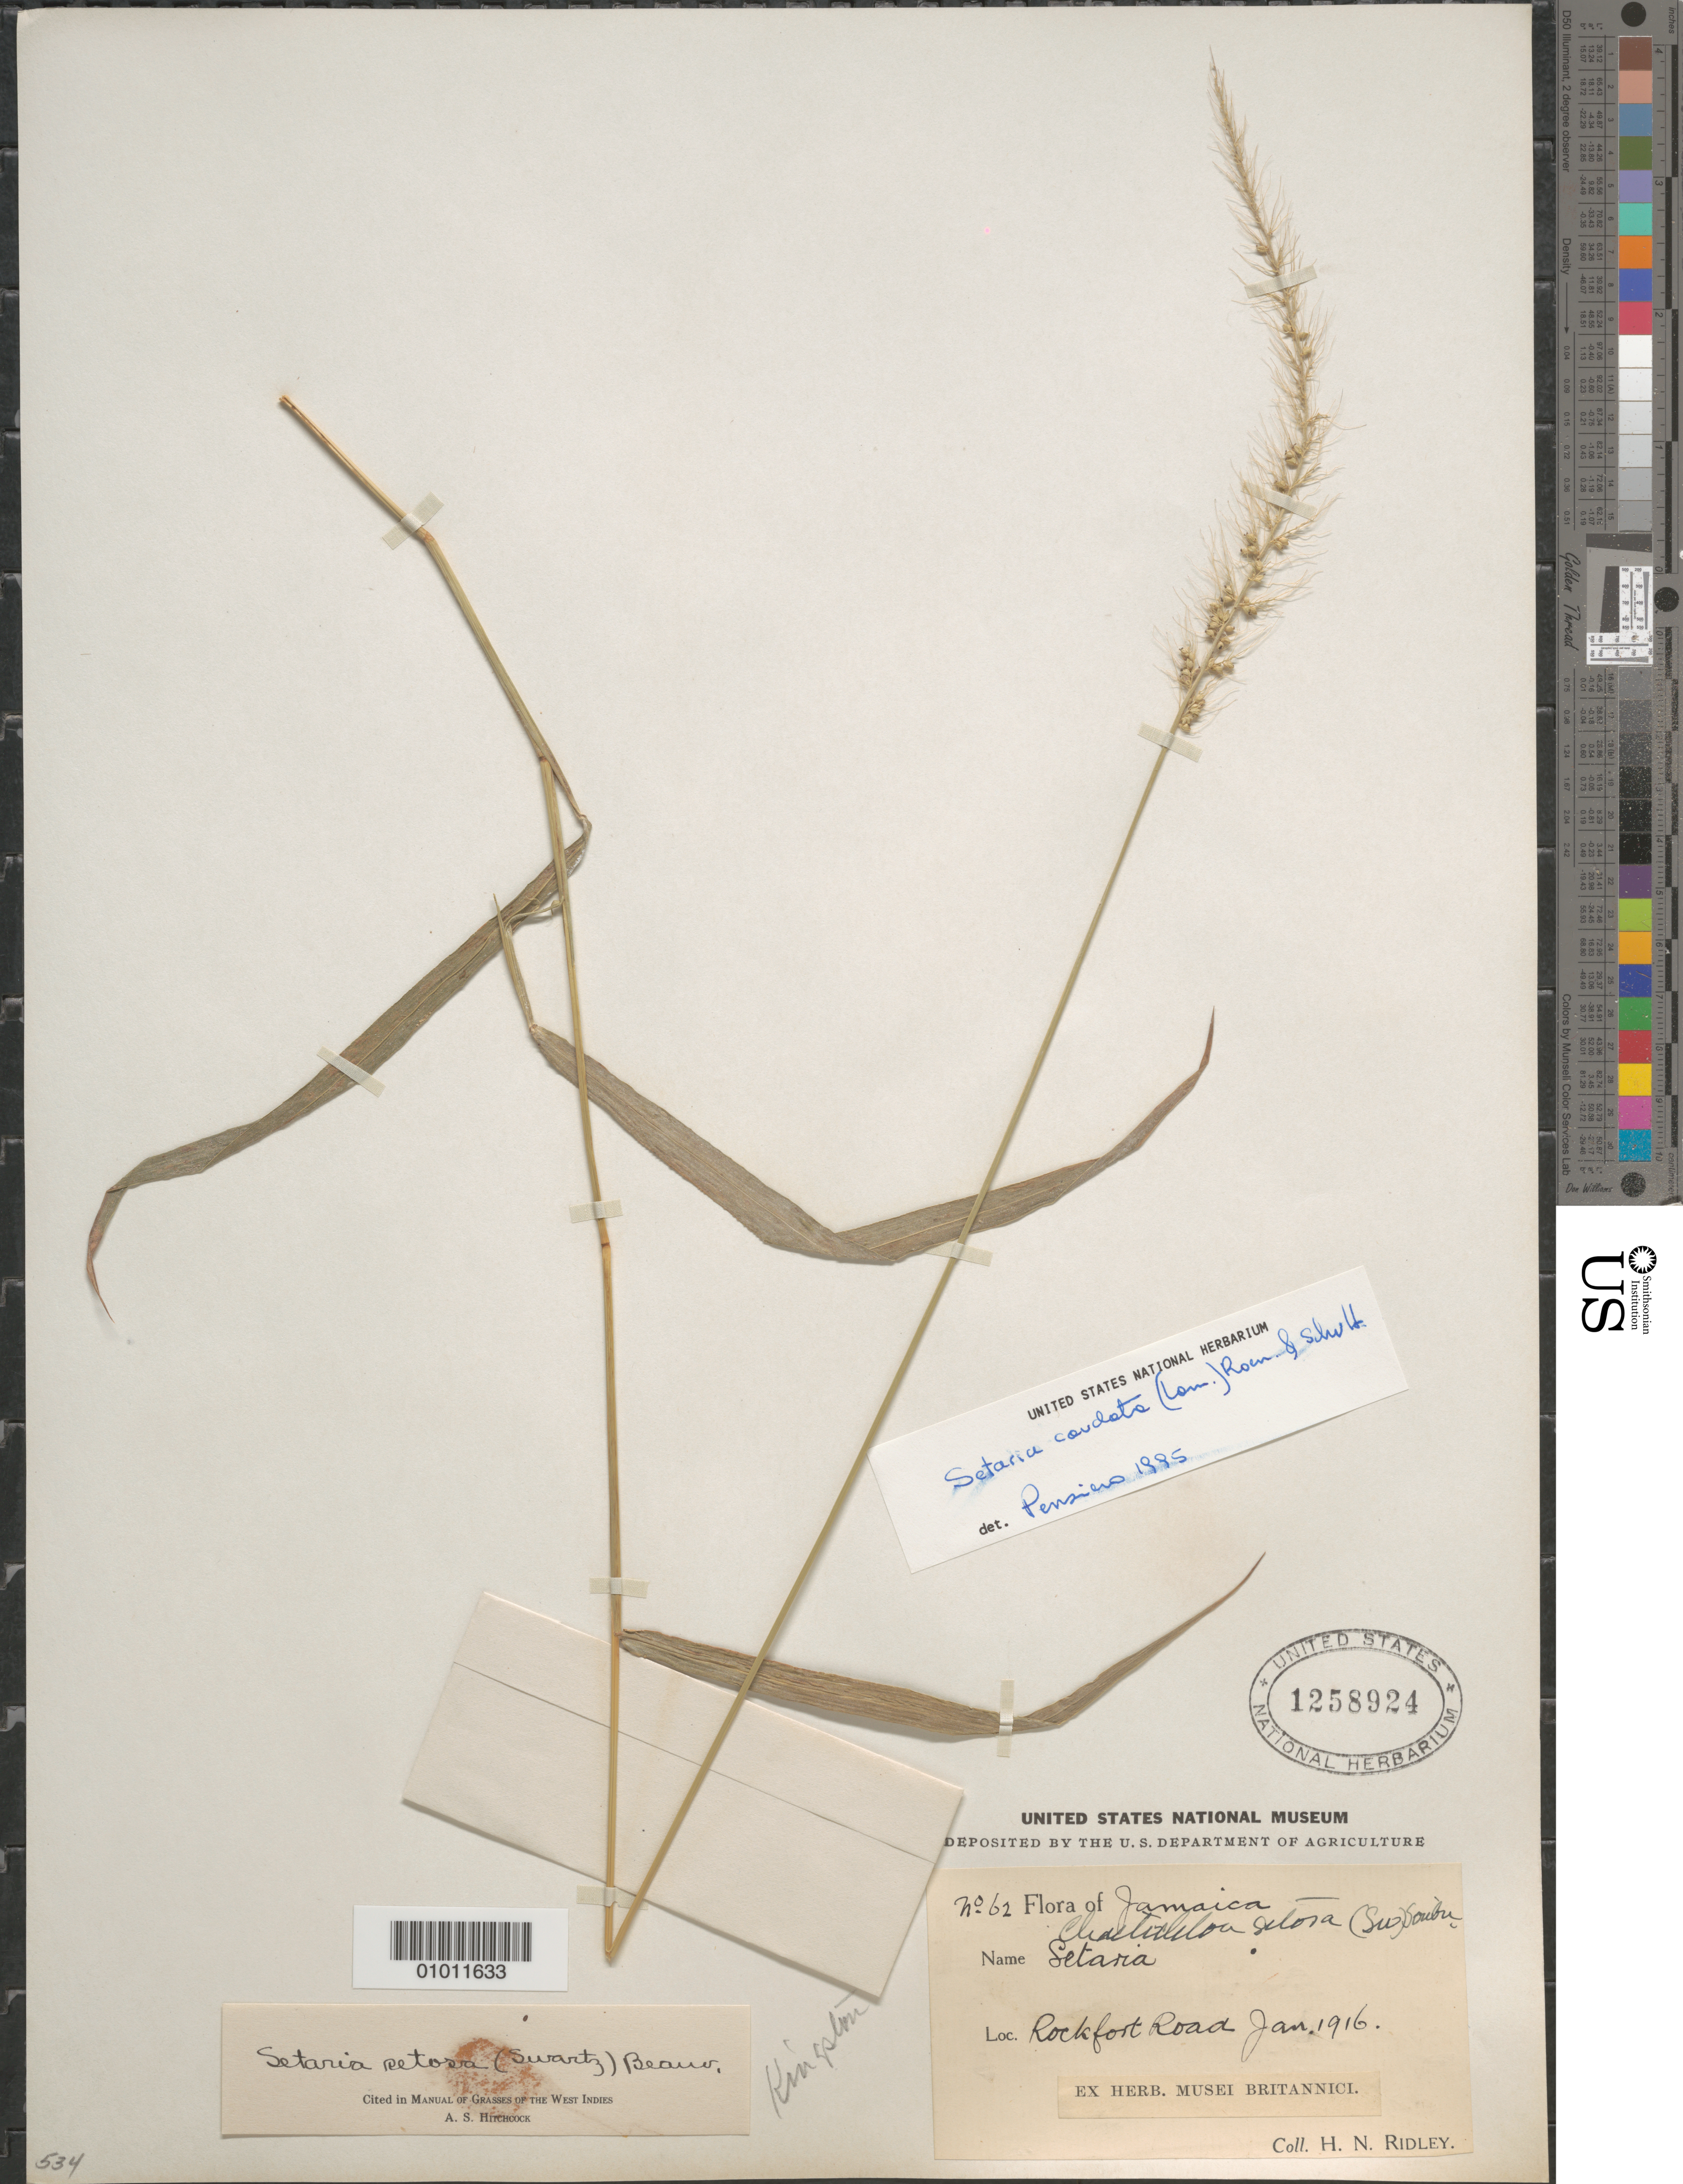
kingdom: Plantae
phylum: Tracheophyta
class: Liliopsida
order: Poales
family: Poaceae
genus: Setaria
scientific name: Setaria setosa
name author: (Sw.) P. Beauv.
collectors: H. N. Ridley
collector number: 62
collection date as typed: Jan 1916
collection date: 1916-01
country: Jamaica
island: Jamaica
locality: Rockfort Road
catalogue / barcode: US 1258924